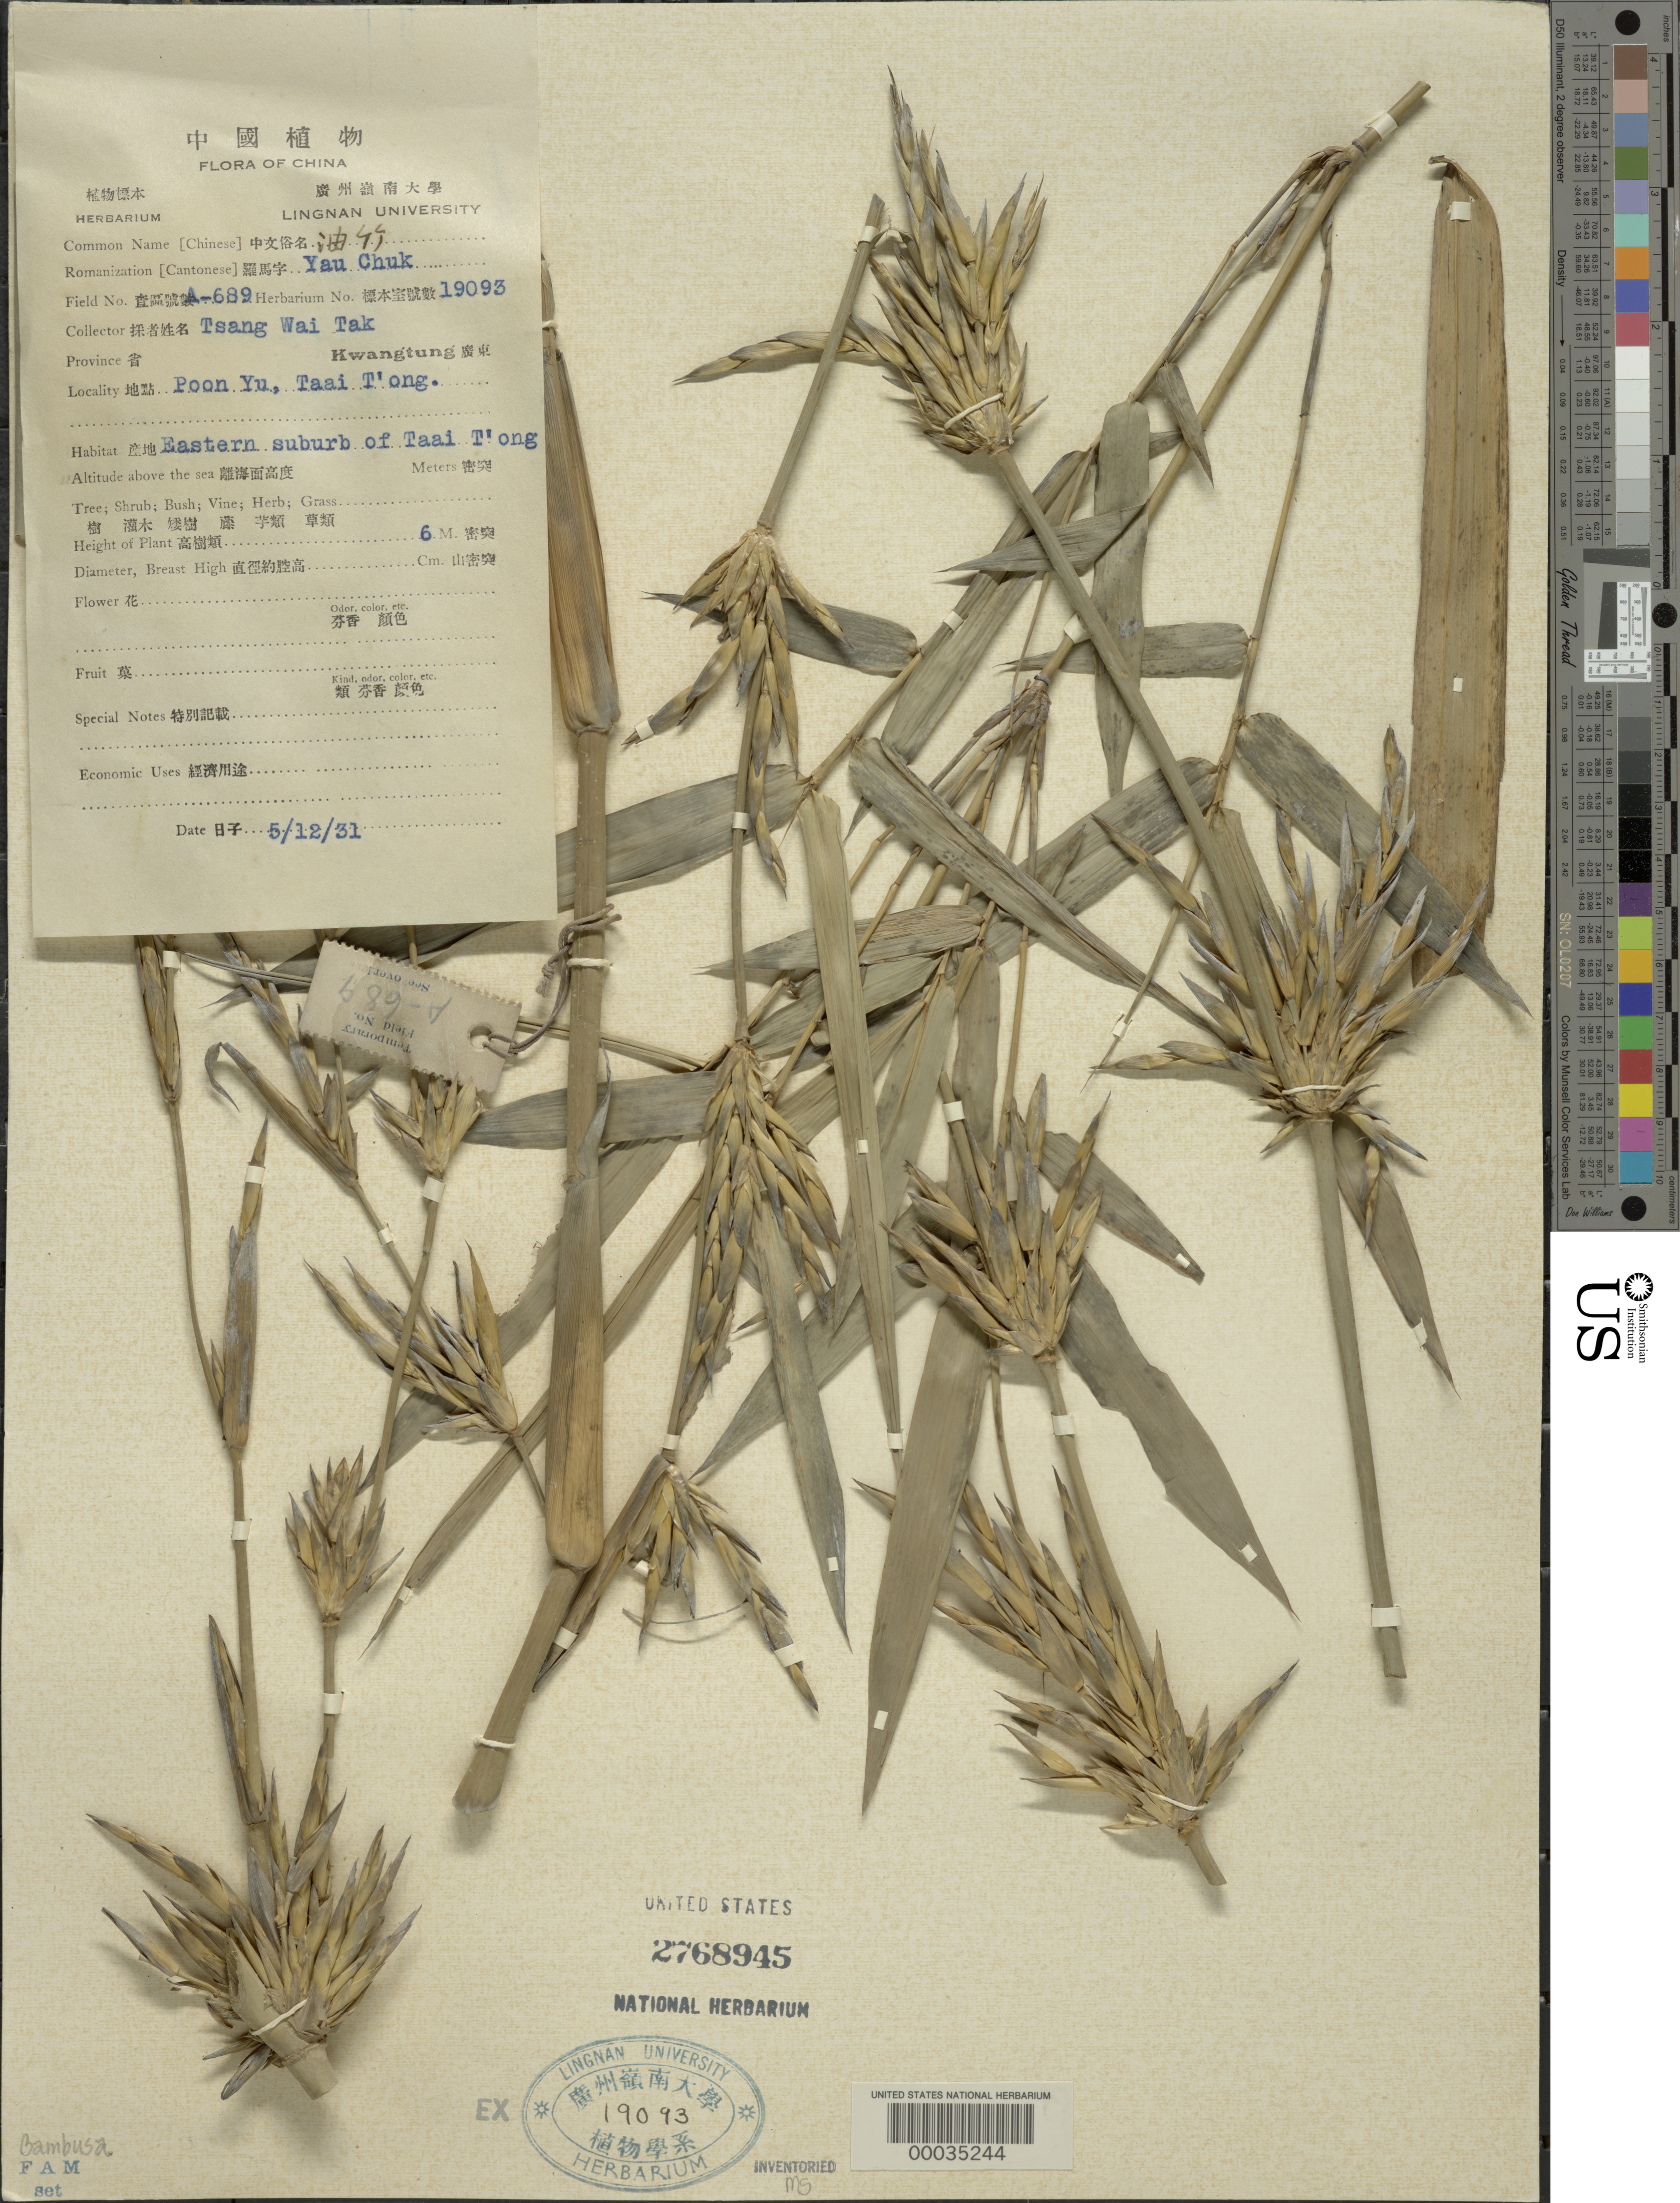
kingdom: Plantae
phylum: Tracheophyta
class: Liliopsida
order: Poales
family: Poaceae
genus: Bambusa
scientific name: Bambusa sp.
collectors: W. T. Tsang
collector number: A-689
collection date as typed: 12 May 1931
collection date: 1931-05-12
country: China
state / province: Guangdong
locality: Poon yu, tasi t'ong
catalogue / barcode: US 2768945